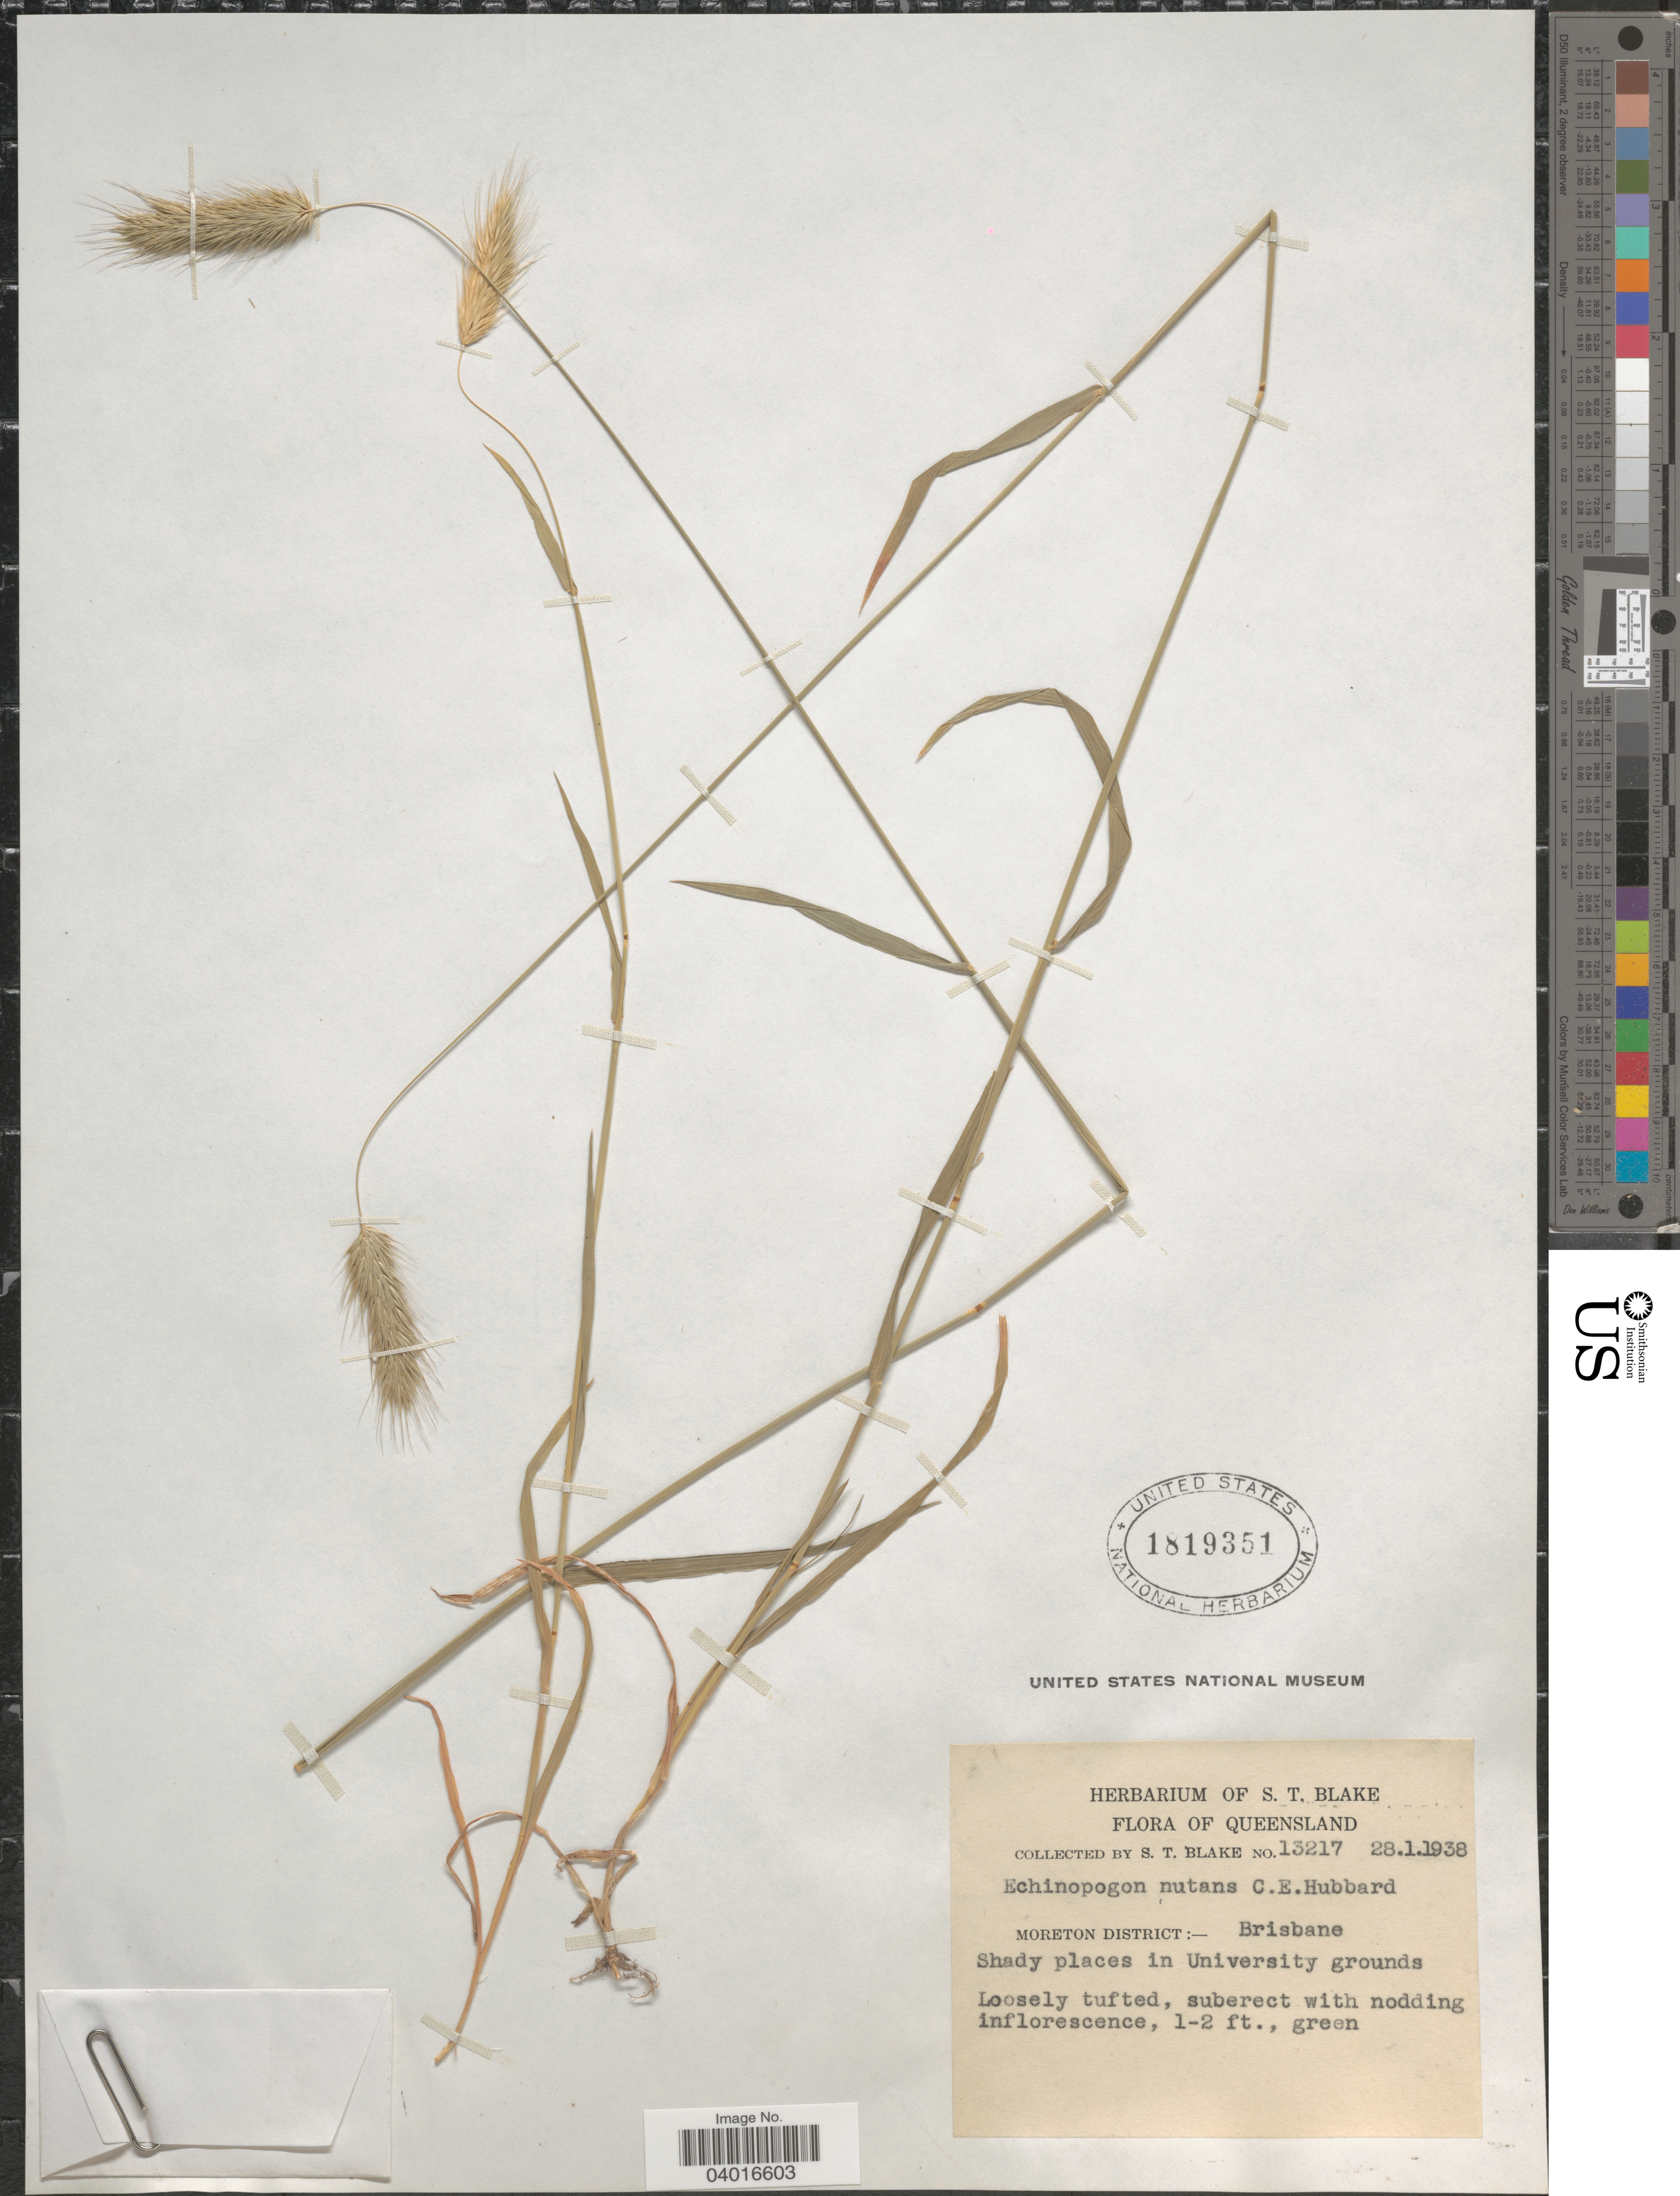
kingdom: Plantae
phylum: Tracheophyta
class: Liliopsida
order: Poales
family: Poaceae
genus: Echinopogon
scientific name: Echinopogon nutans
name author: C.E. Hubb.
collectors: S. T. Blake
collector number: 13217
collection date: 1938-01-28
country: Australia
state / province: Queensland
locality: Moreton District:- Brisbane. Shady places in University grounds.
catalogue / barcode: US 1819351